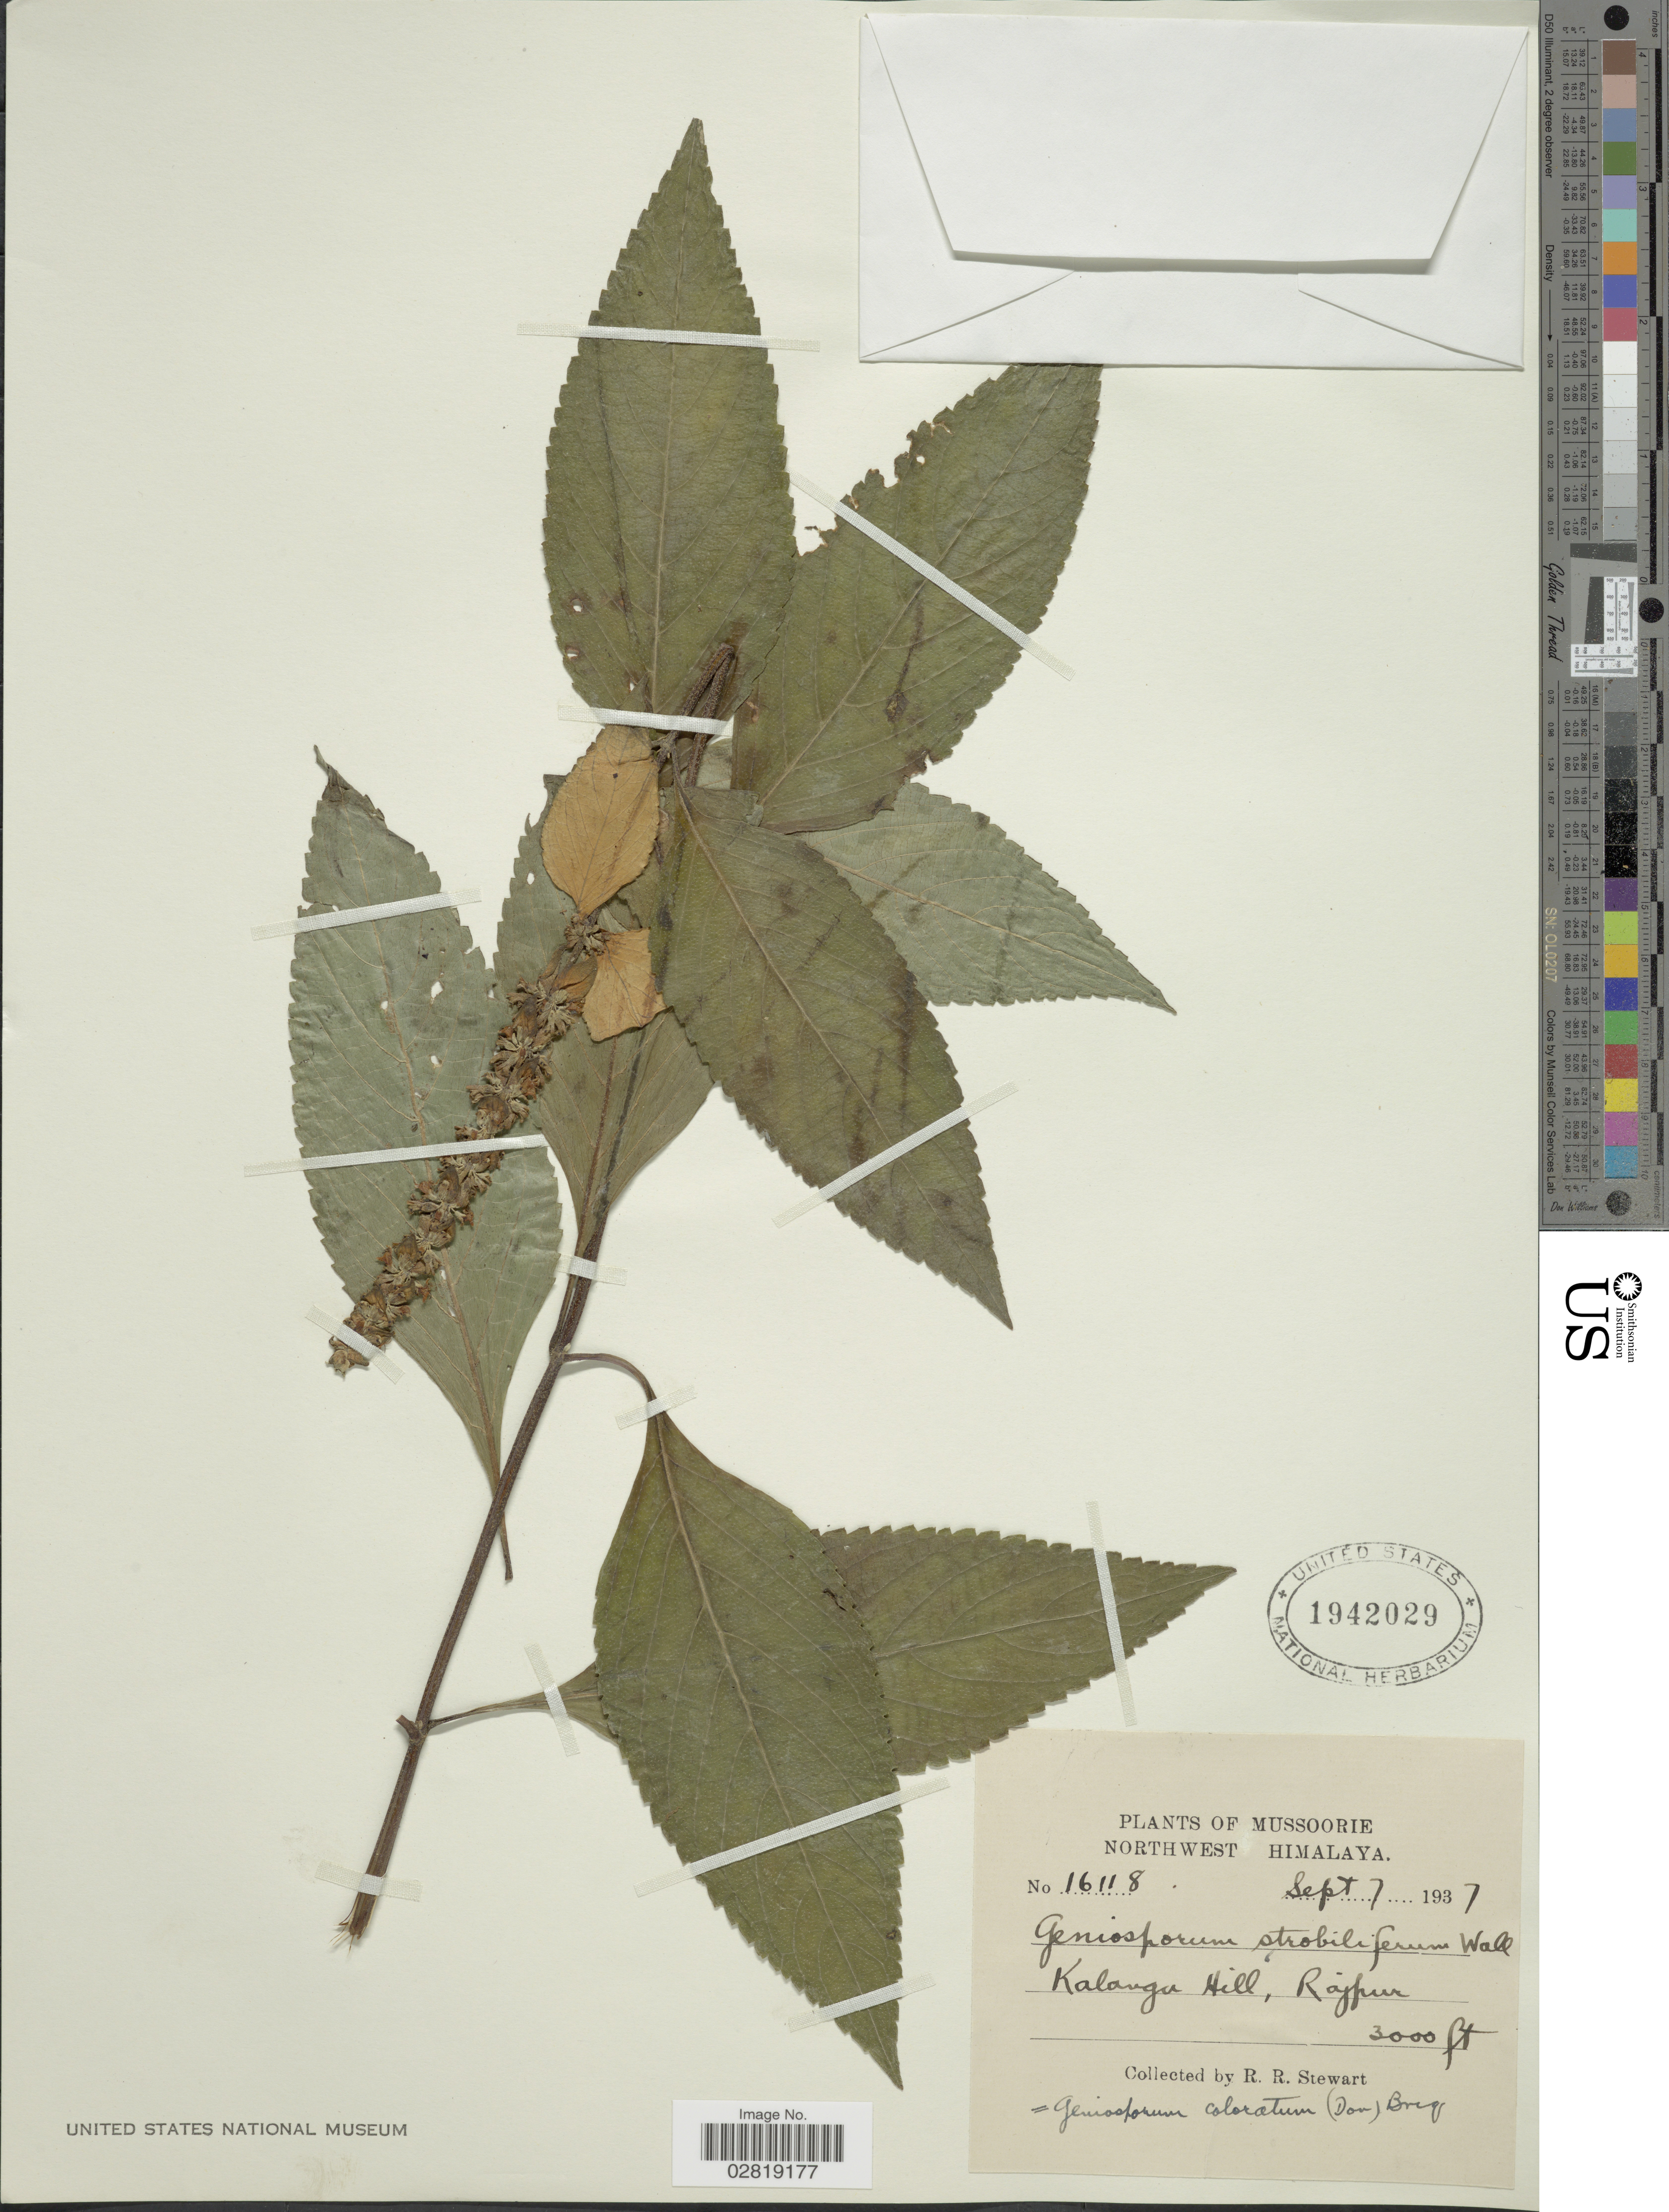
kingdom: Plantae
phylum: Tracheophyta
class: Magnoliopsida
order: Lamiales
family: Lamiaceae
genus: Geniosporum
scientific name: Geniosporum strobiliferum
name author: Wall. ex Benth.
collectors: R. R. Stewart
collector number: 16118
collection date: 1937-09-07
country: India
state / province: Madhya Pradesh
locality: Mussoorie. Northwest Himalaya. Kalanga Hill, Rajpur.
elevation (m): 914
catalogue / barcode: US 1942029